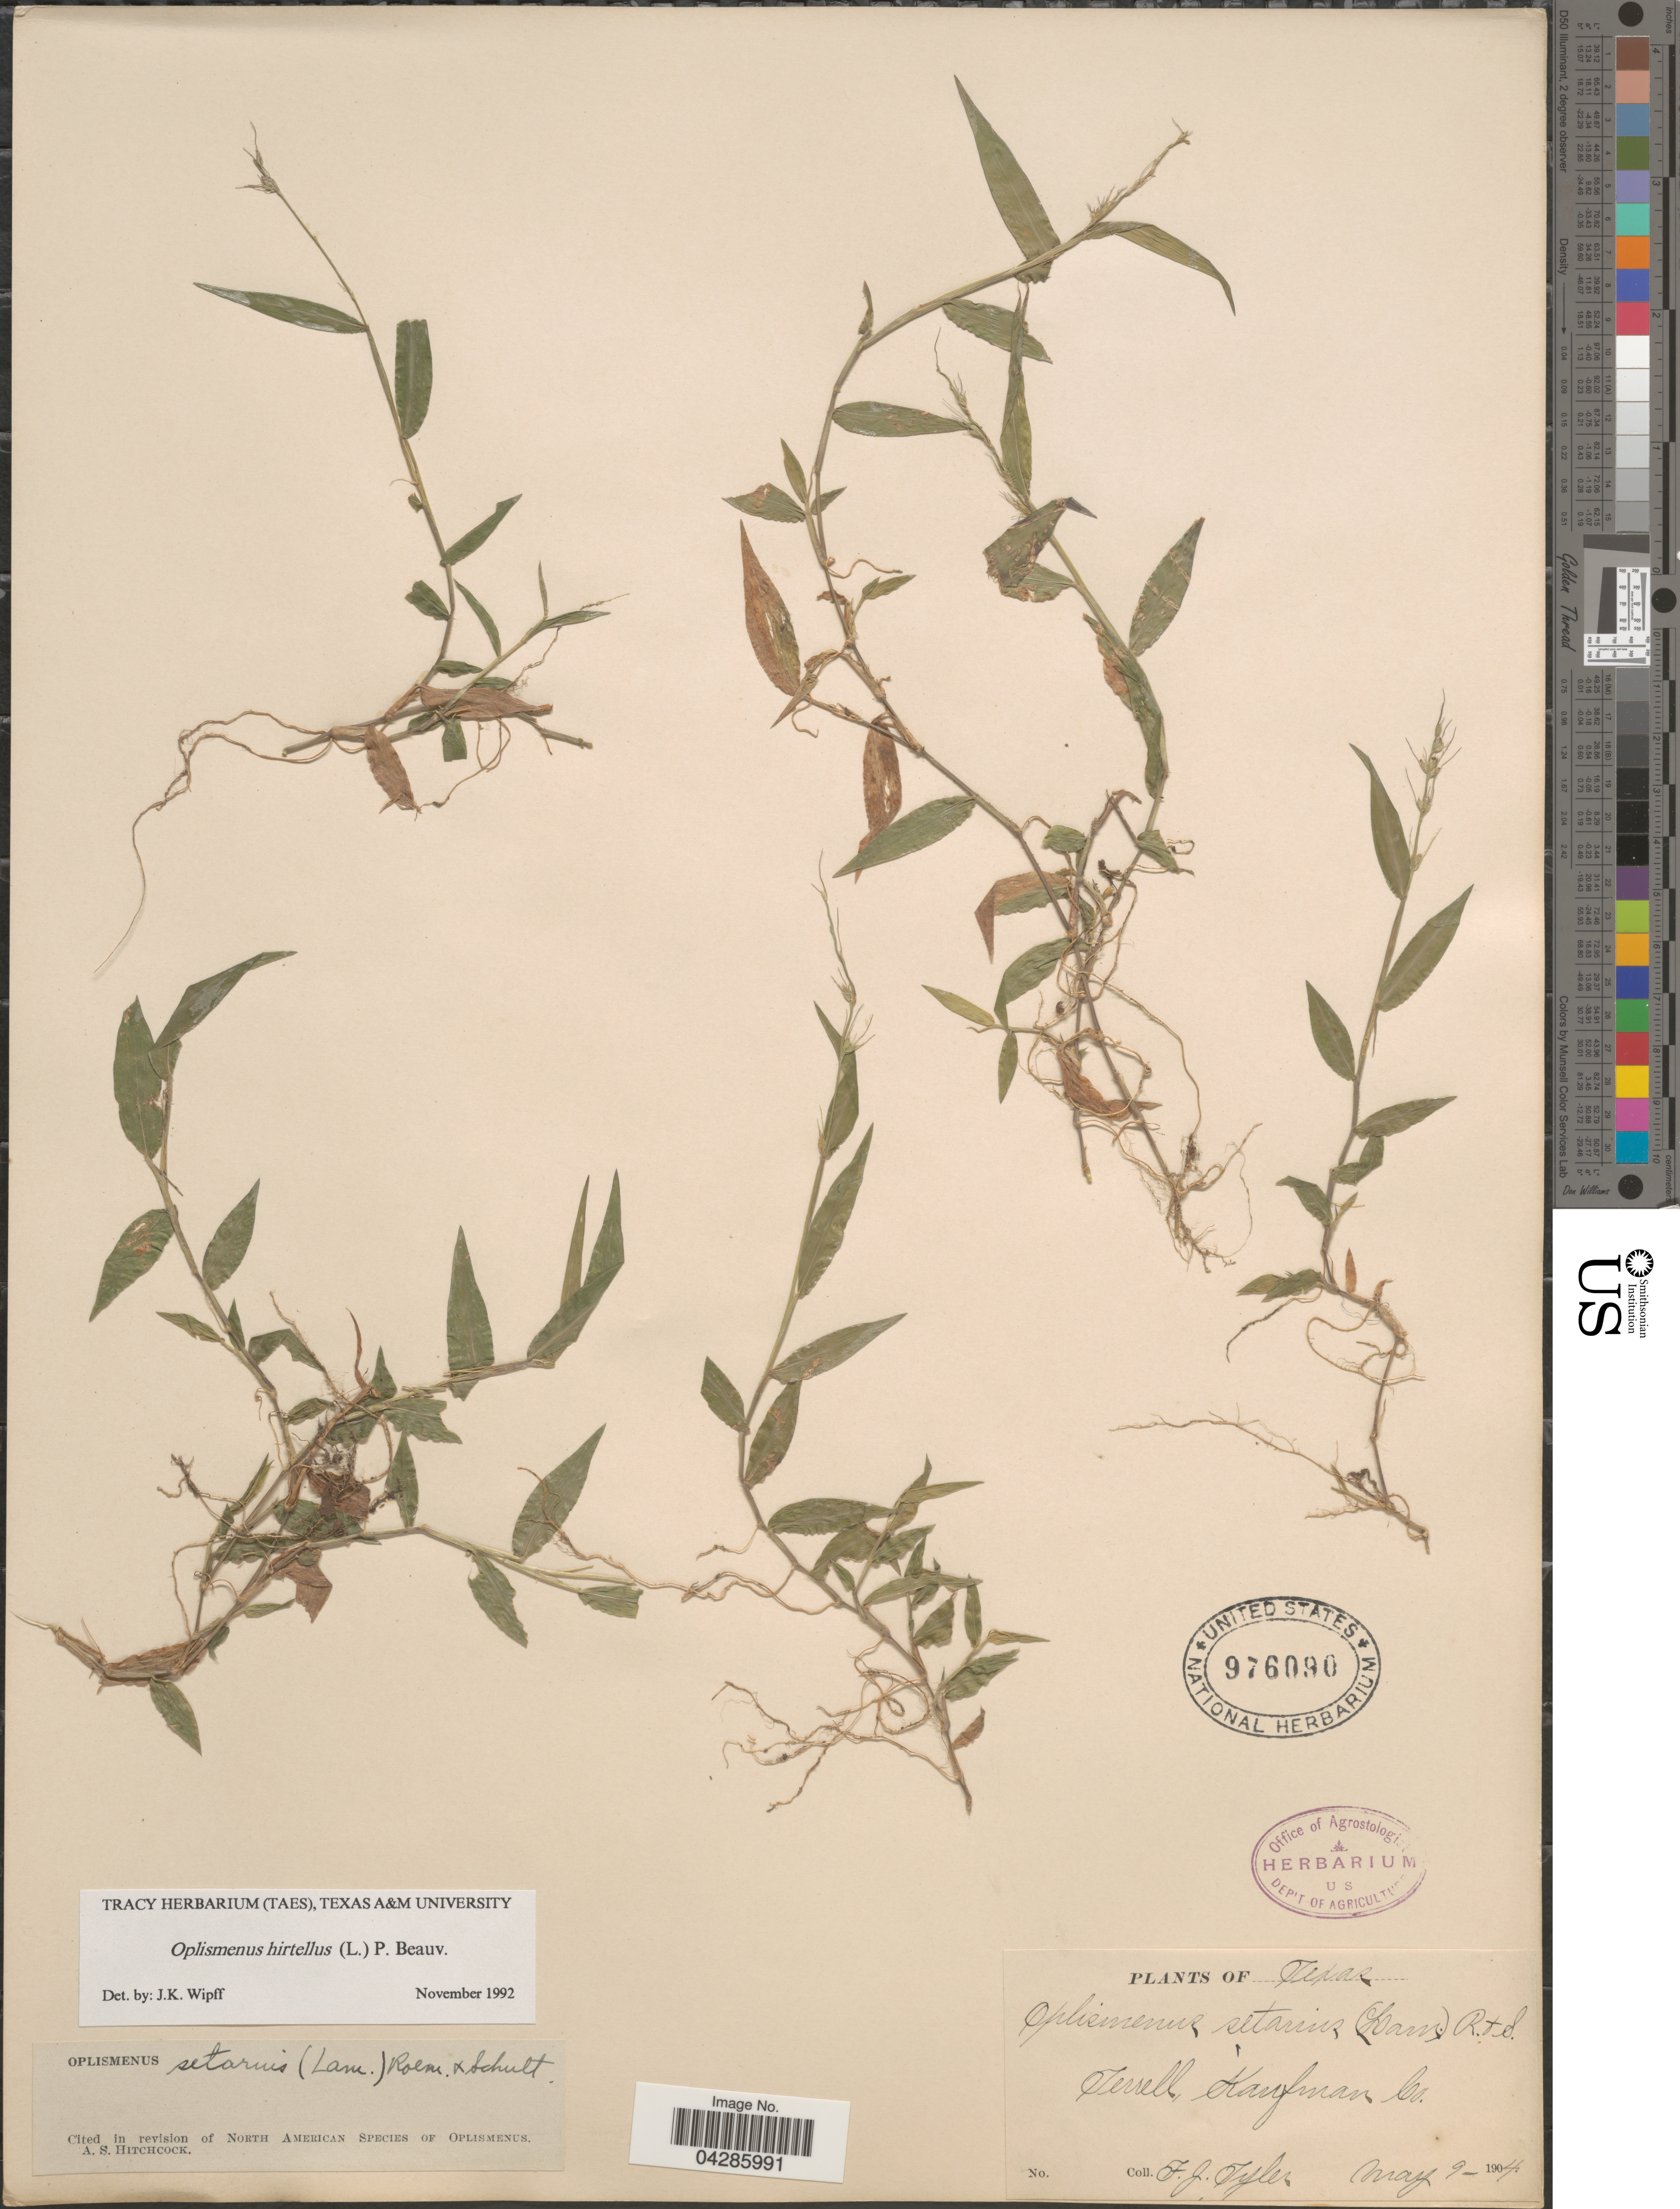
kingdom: Plantae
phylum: Tracheophyta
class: Liliopsida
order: Poales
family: Poaceae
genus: Oplismenus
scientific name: Oplismenus hirtellus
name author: (L.) P. Beauv.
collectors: F. Tyler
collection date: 1904-05-09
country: United States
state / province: Texas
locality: Terrell, Kaufman Co.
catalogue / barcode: US 976090